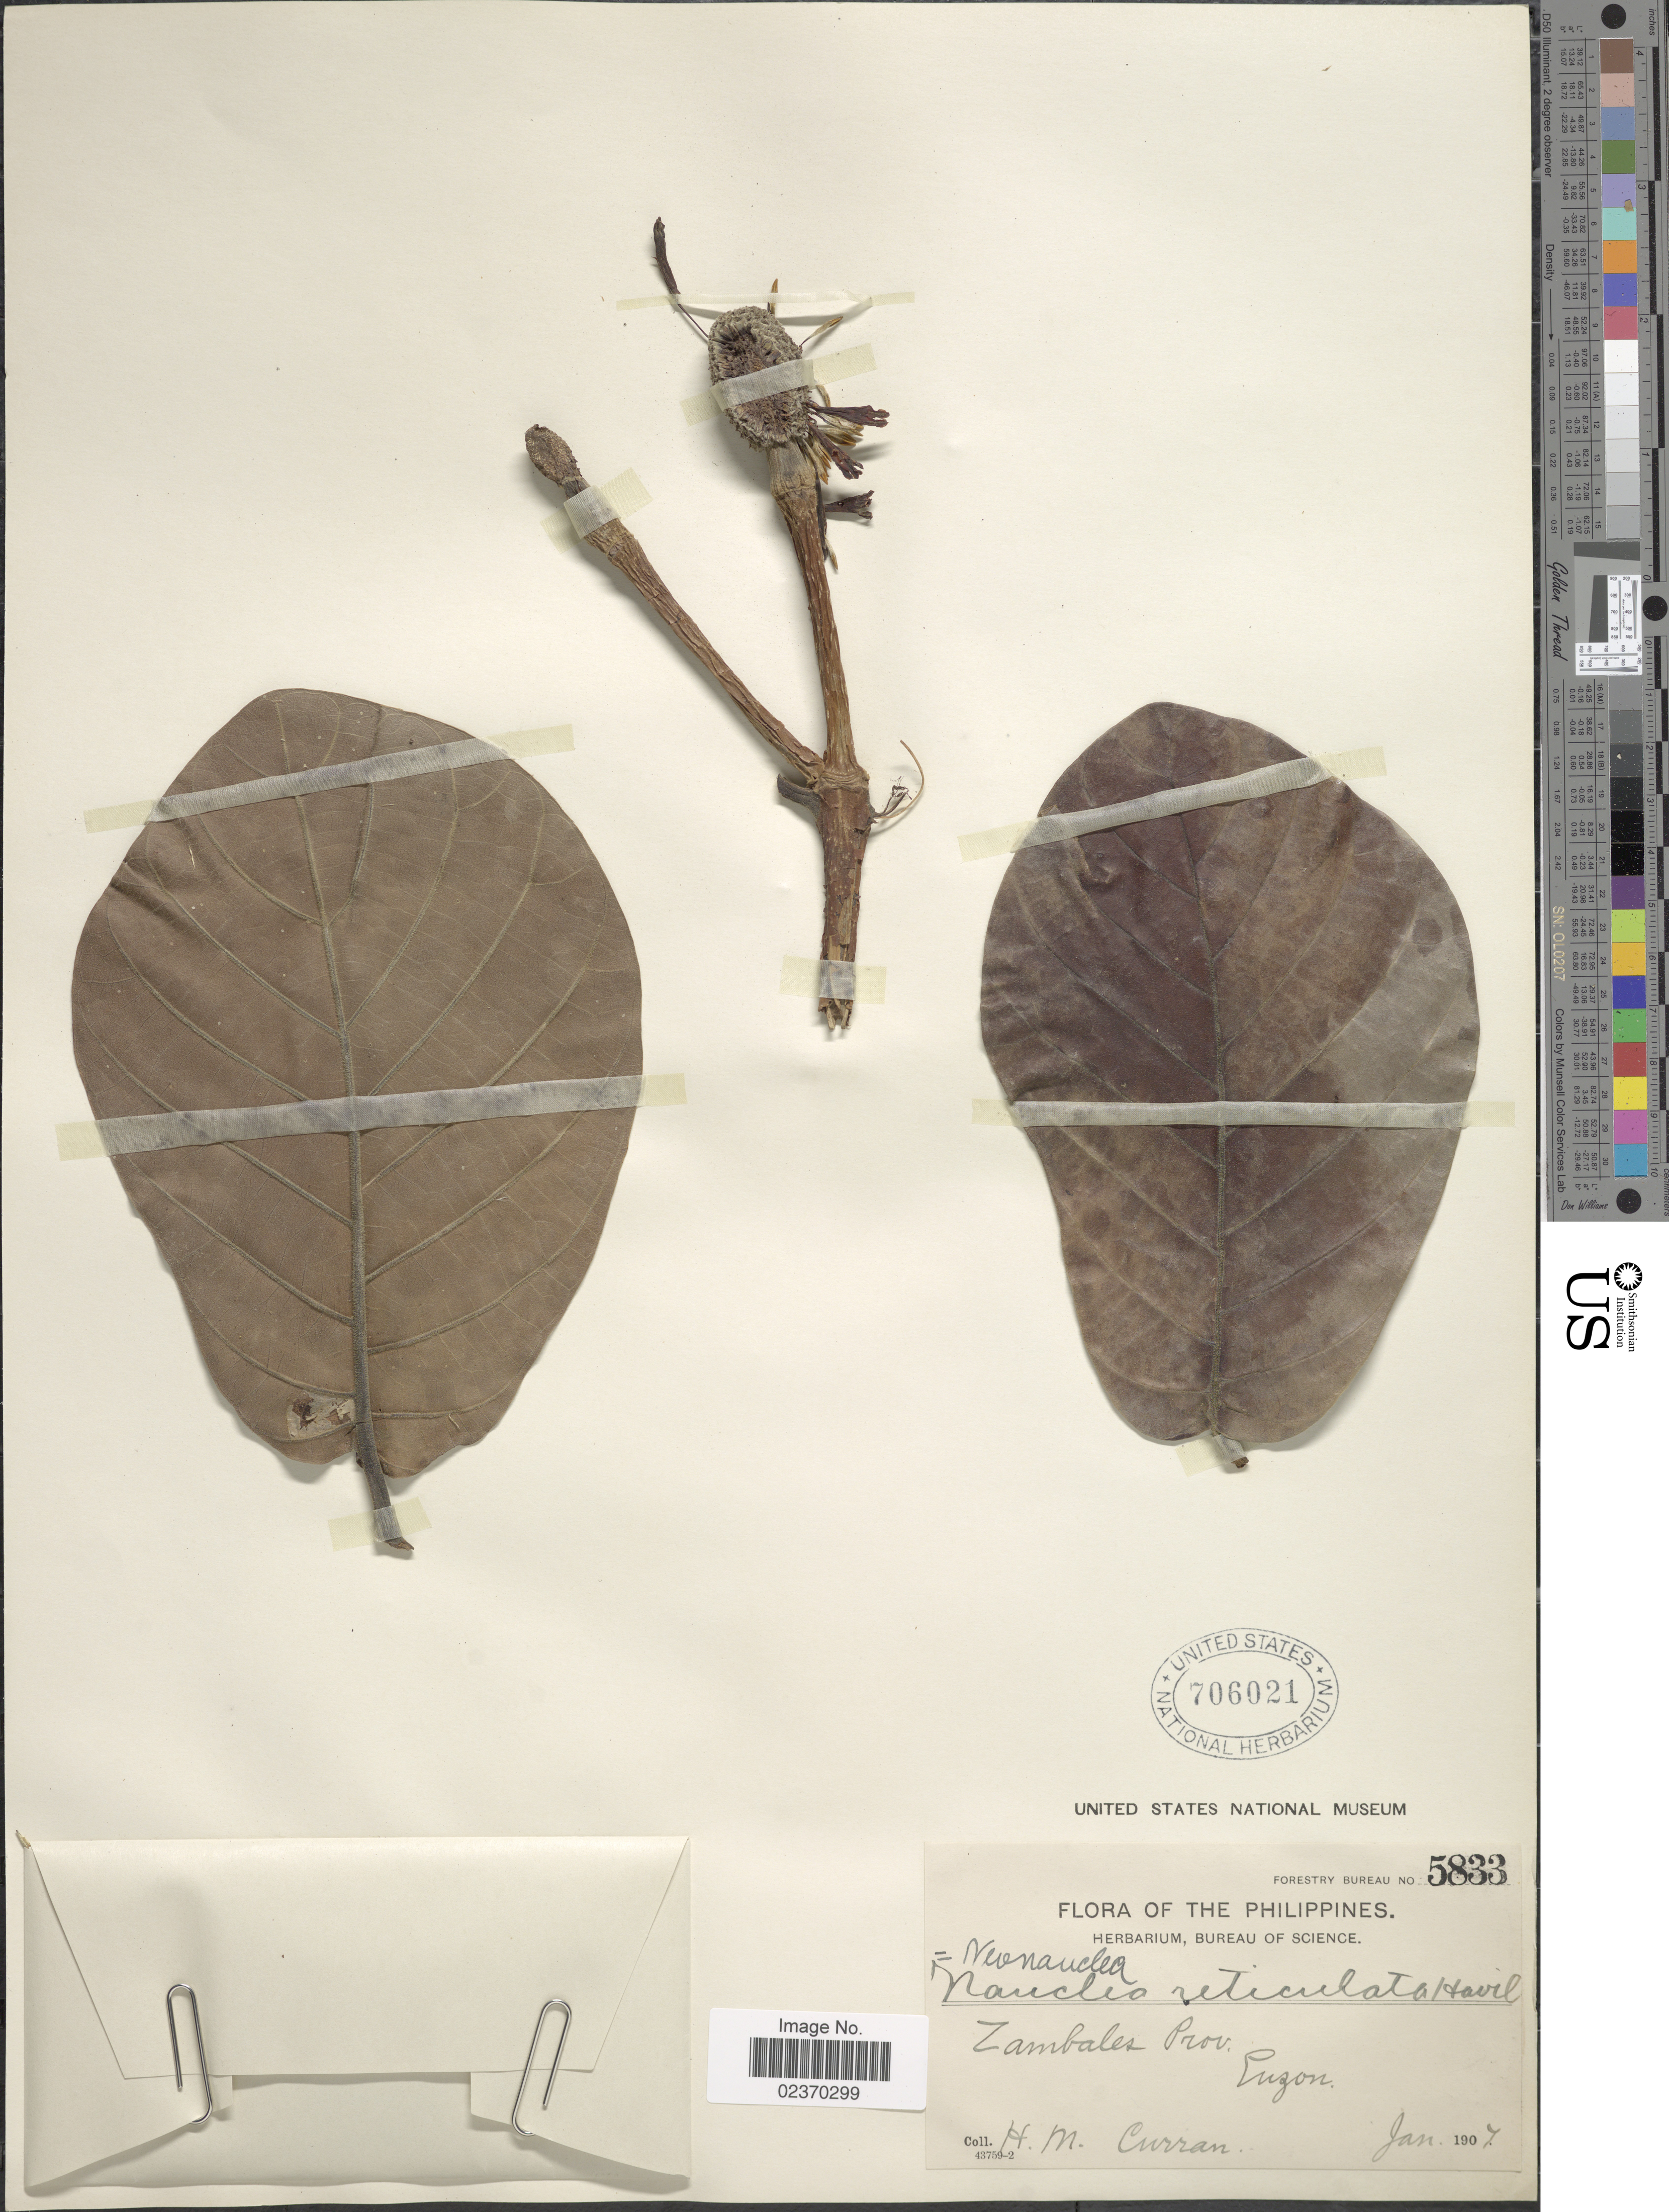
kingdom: Plantae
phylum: Tracheophyta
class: Magnoliopsida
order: Gentianales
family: Rubiaceae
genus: Neonauclea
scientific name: Neonauclea reticulata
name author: (Havil.) Merr.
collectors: H. M. Curran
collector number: Forestry Bureau 5833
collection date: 1907-01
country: Philippines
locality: Zambales Prov., Luzon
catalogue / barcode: US 706021